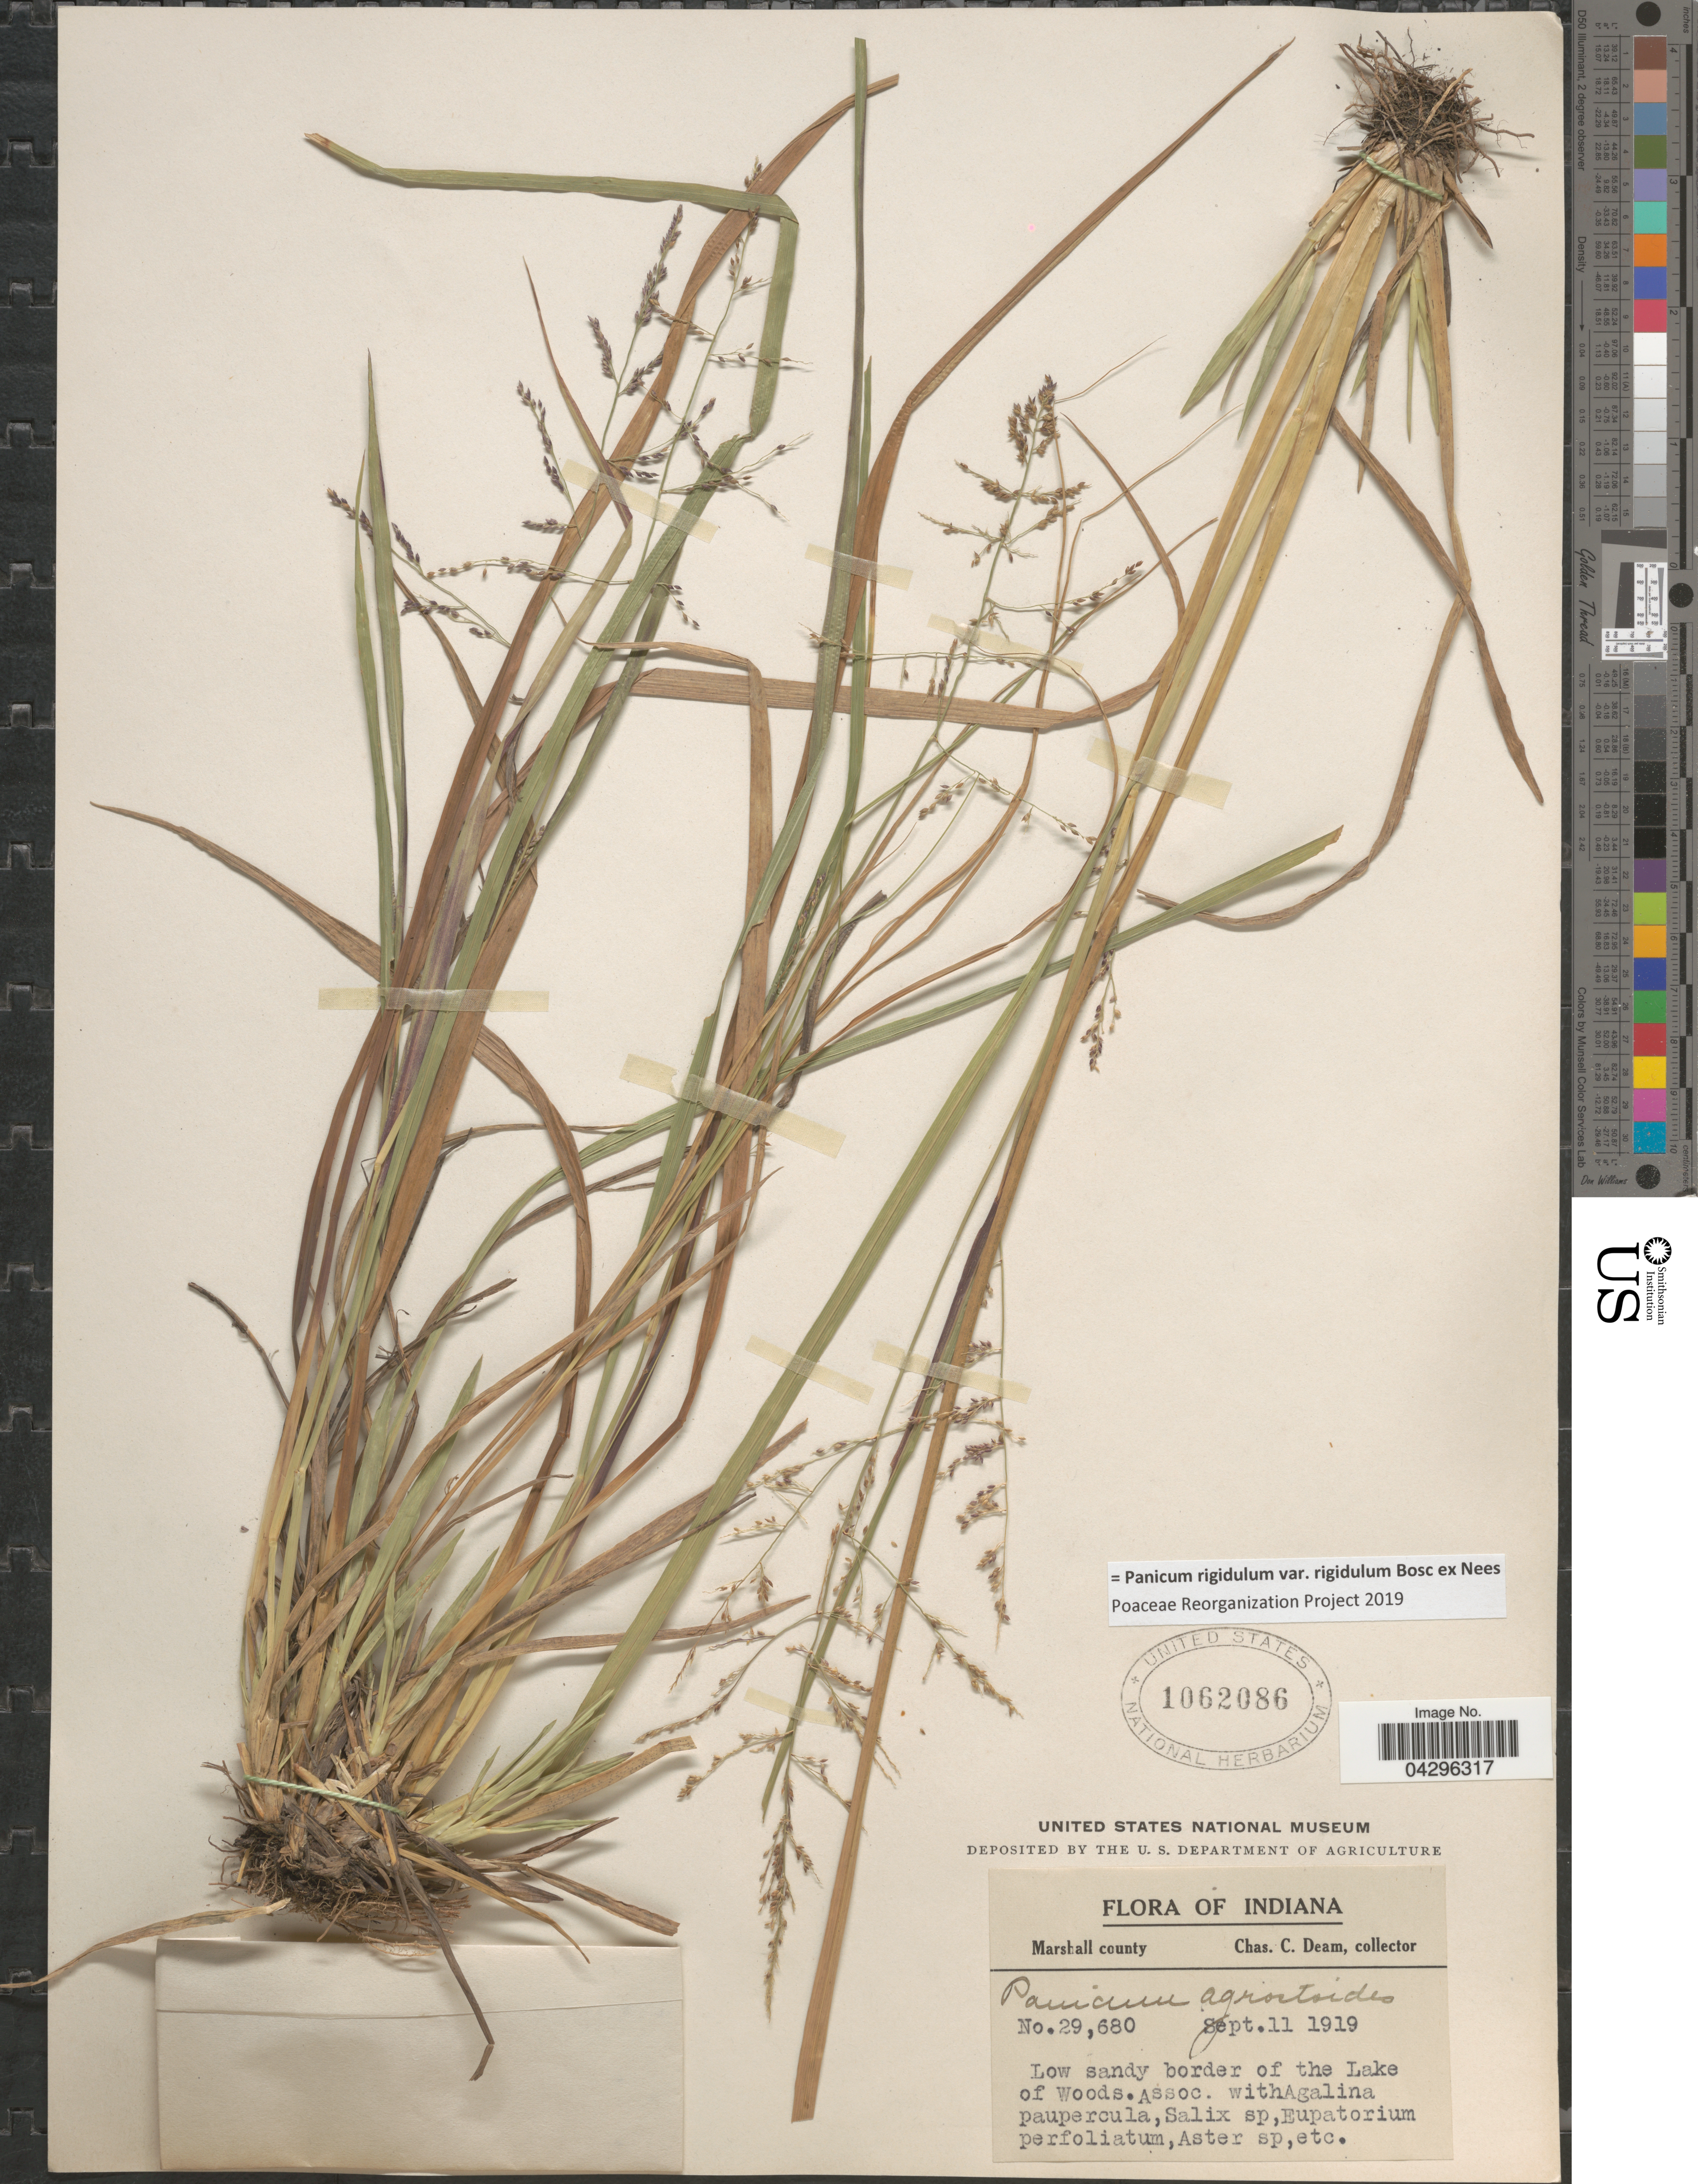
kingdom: Plantae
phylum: Tracheophyta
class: Liliopsida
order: Poales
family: Poaceae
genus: Panicum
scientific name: Panicum rigidulum var. rigidulum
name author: Bosc ex Nees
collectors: C. C. Deam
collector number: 29680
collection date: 1919-09-11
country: United States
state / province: Indiana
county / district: Marshall Co.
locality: Low sandy border of the Lake of woods.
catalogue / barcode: US 1062086